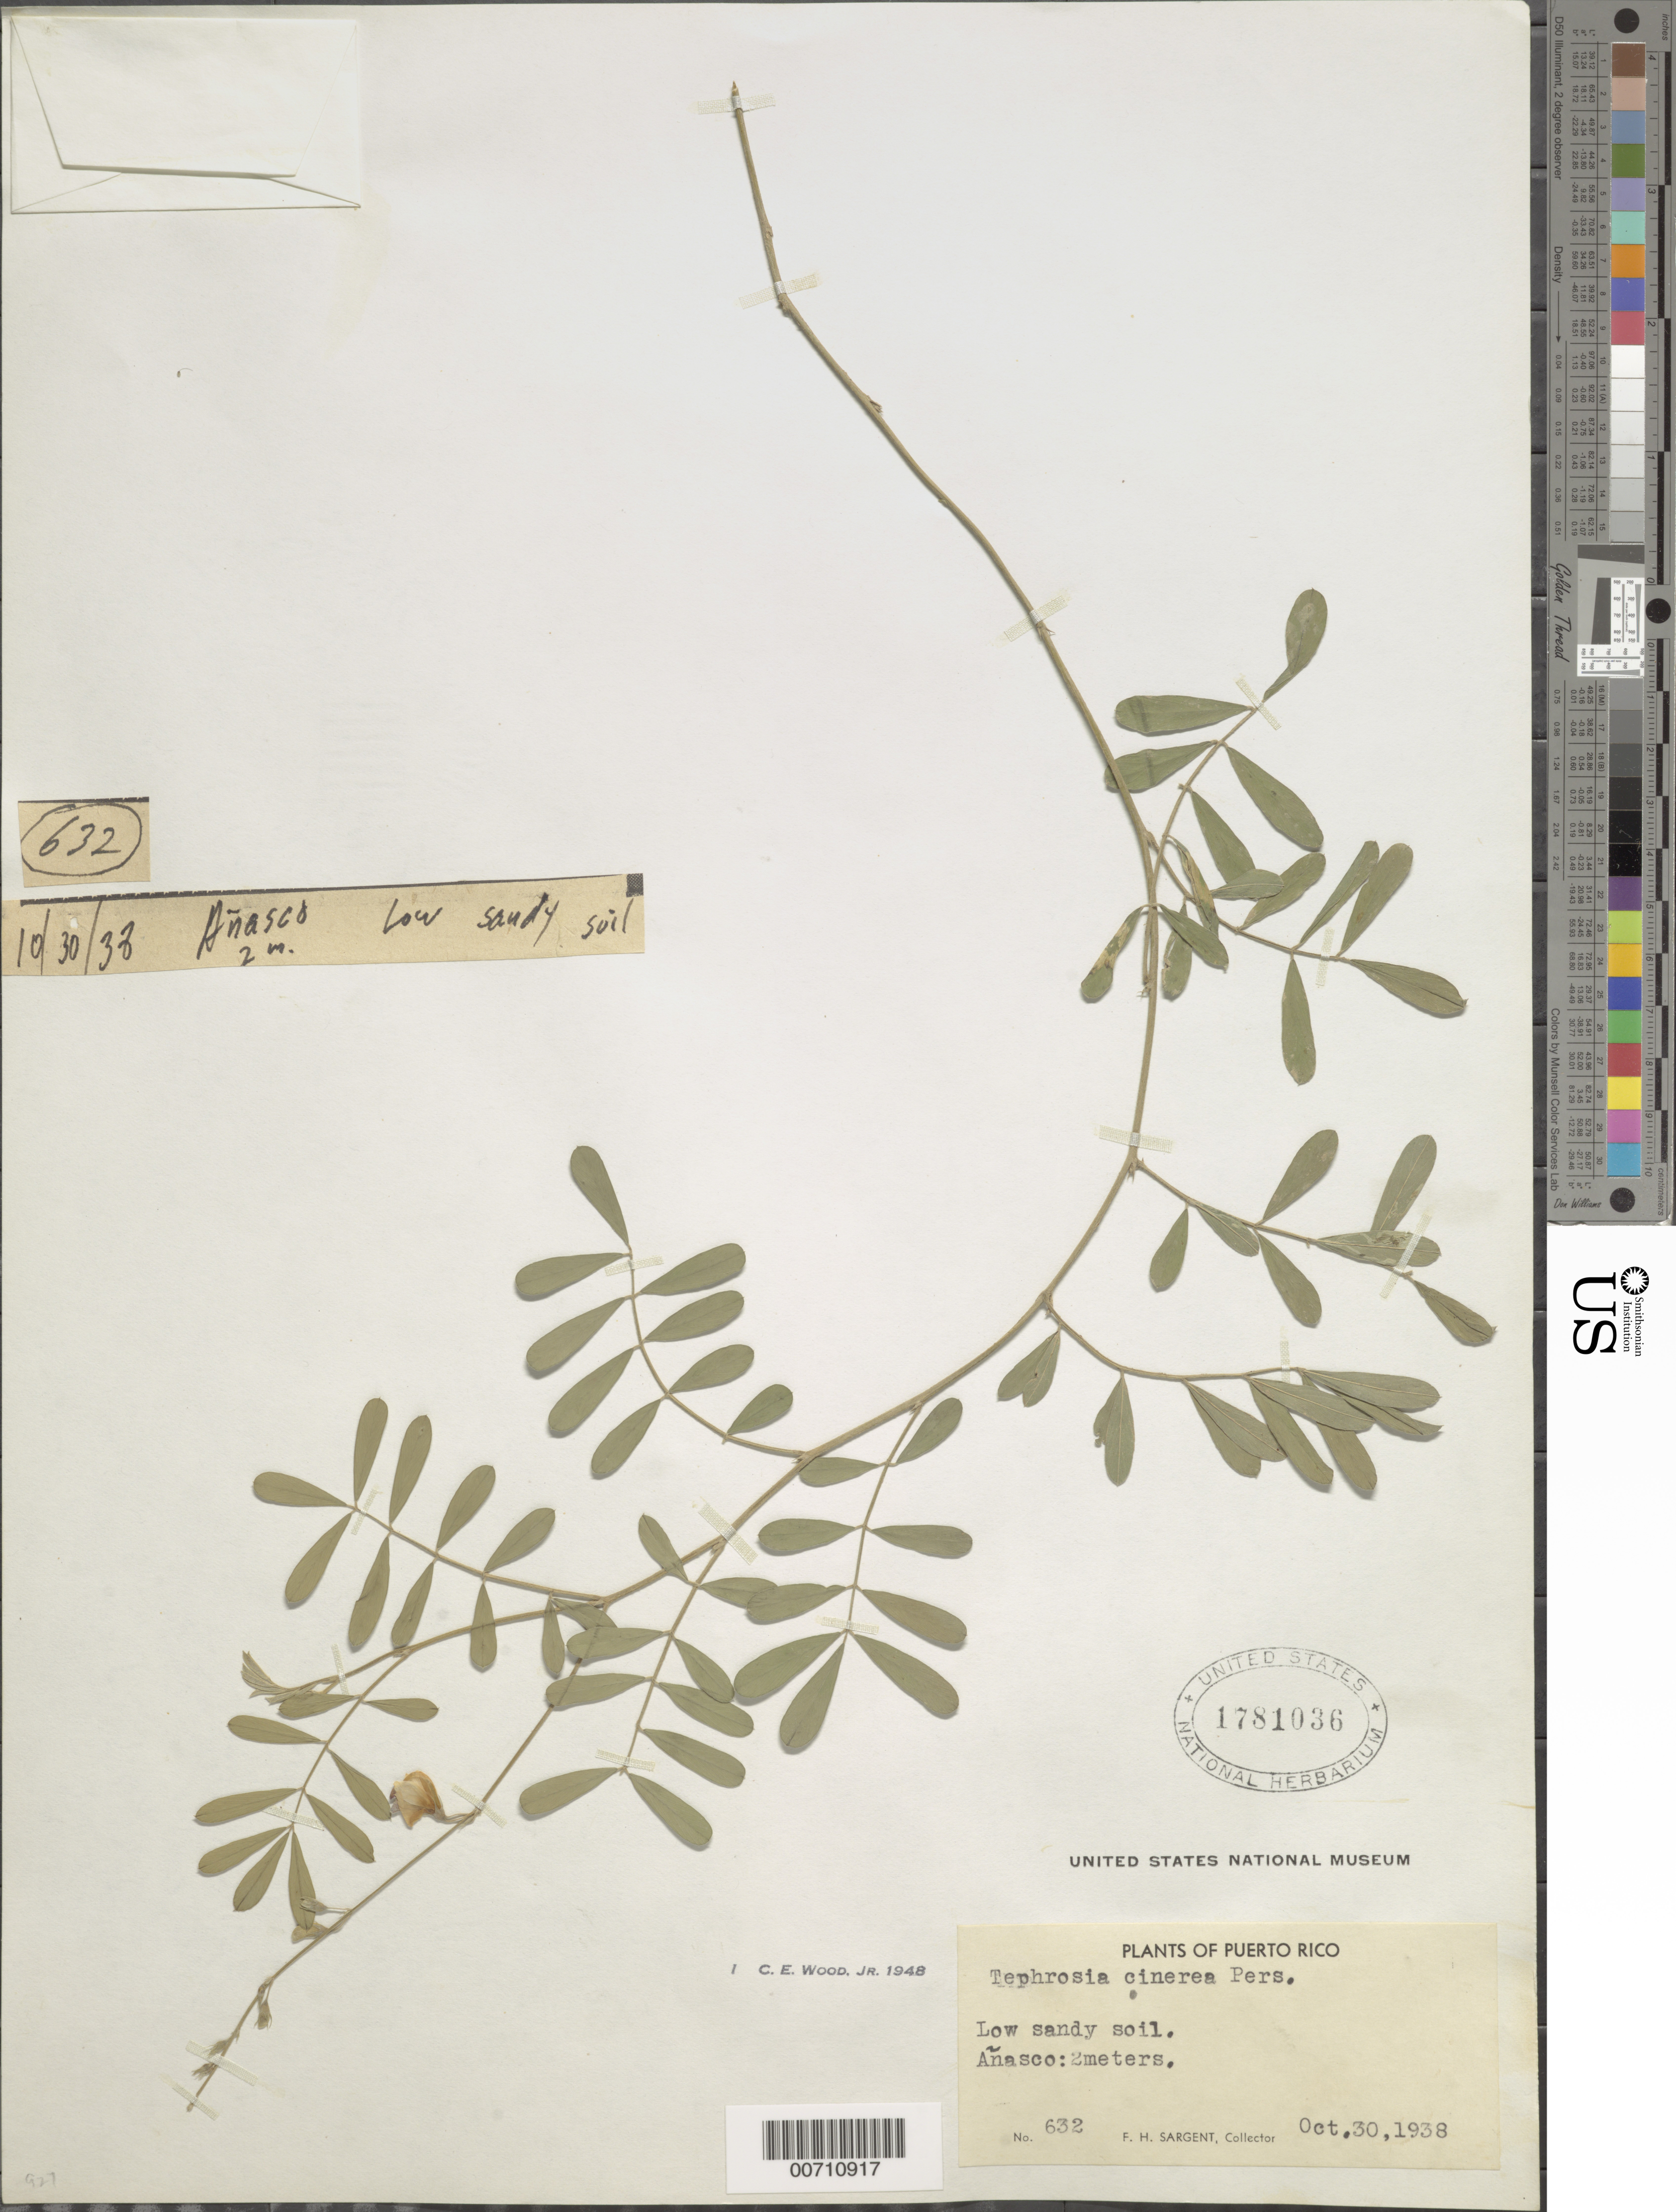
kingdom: Plantae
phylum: Tracheophyta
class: Magnoliopsida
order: Fabales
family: Fabaceae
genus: Tephrosia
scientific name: Tephrosia cinerea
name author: (L.) Pers.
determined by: Wood, C. E., Jr.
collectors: F. H. Sargent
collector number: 632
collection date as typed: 30 Oct 1938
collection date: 1938-10-30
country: Puerto Rico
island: Greater Antilles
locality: Anasco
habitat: Low sandy soil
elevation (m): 2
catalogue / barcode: US 1781036